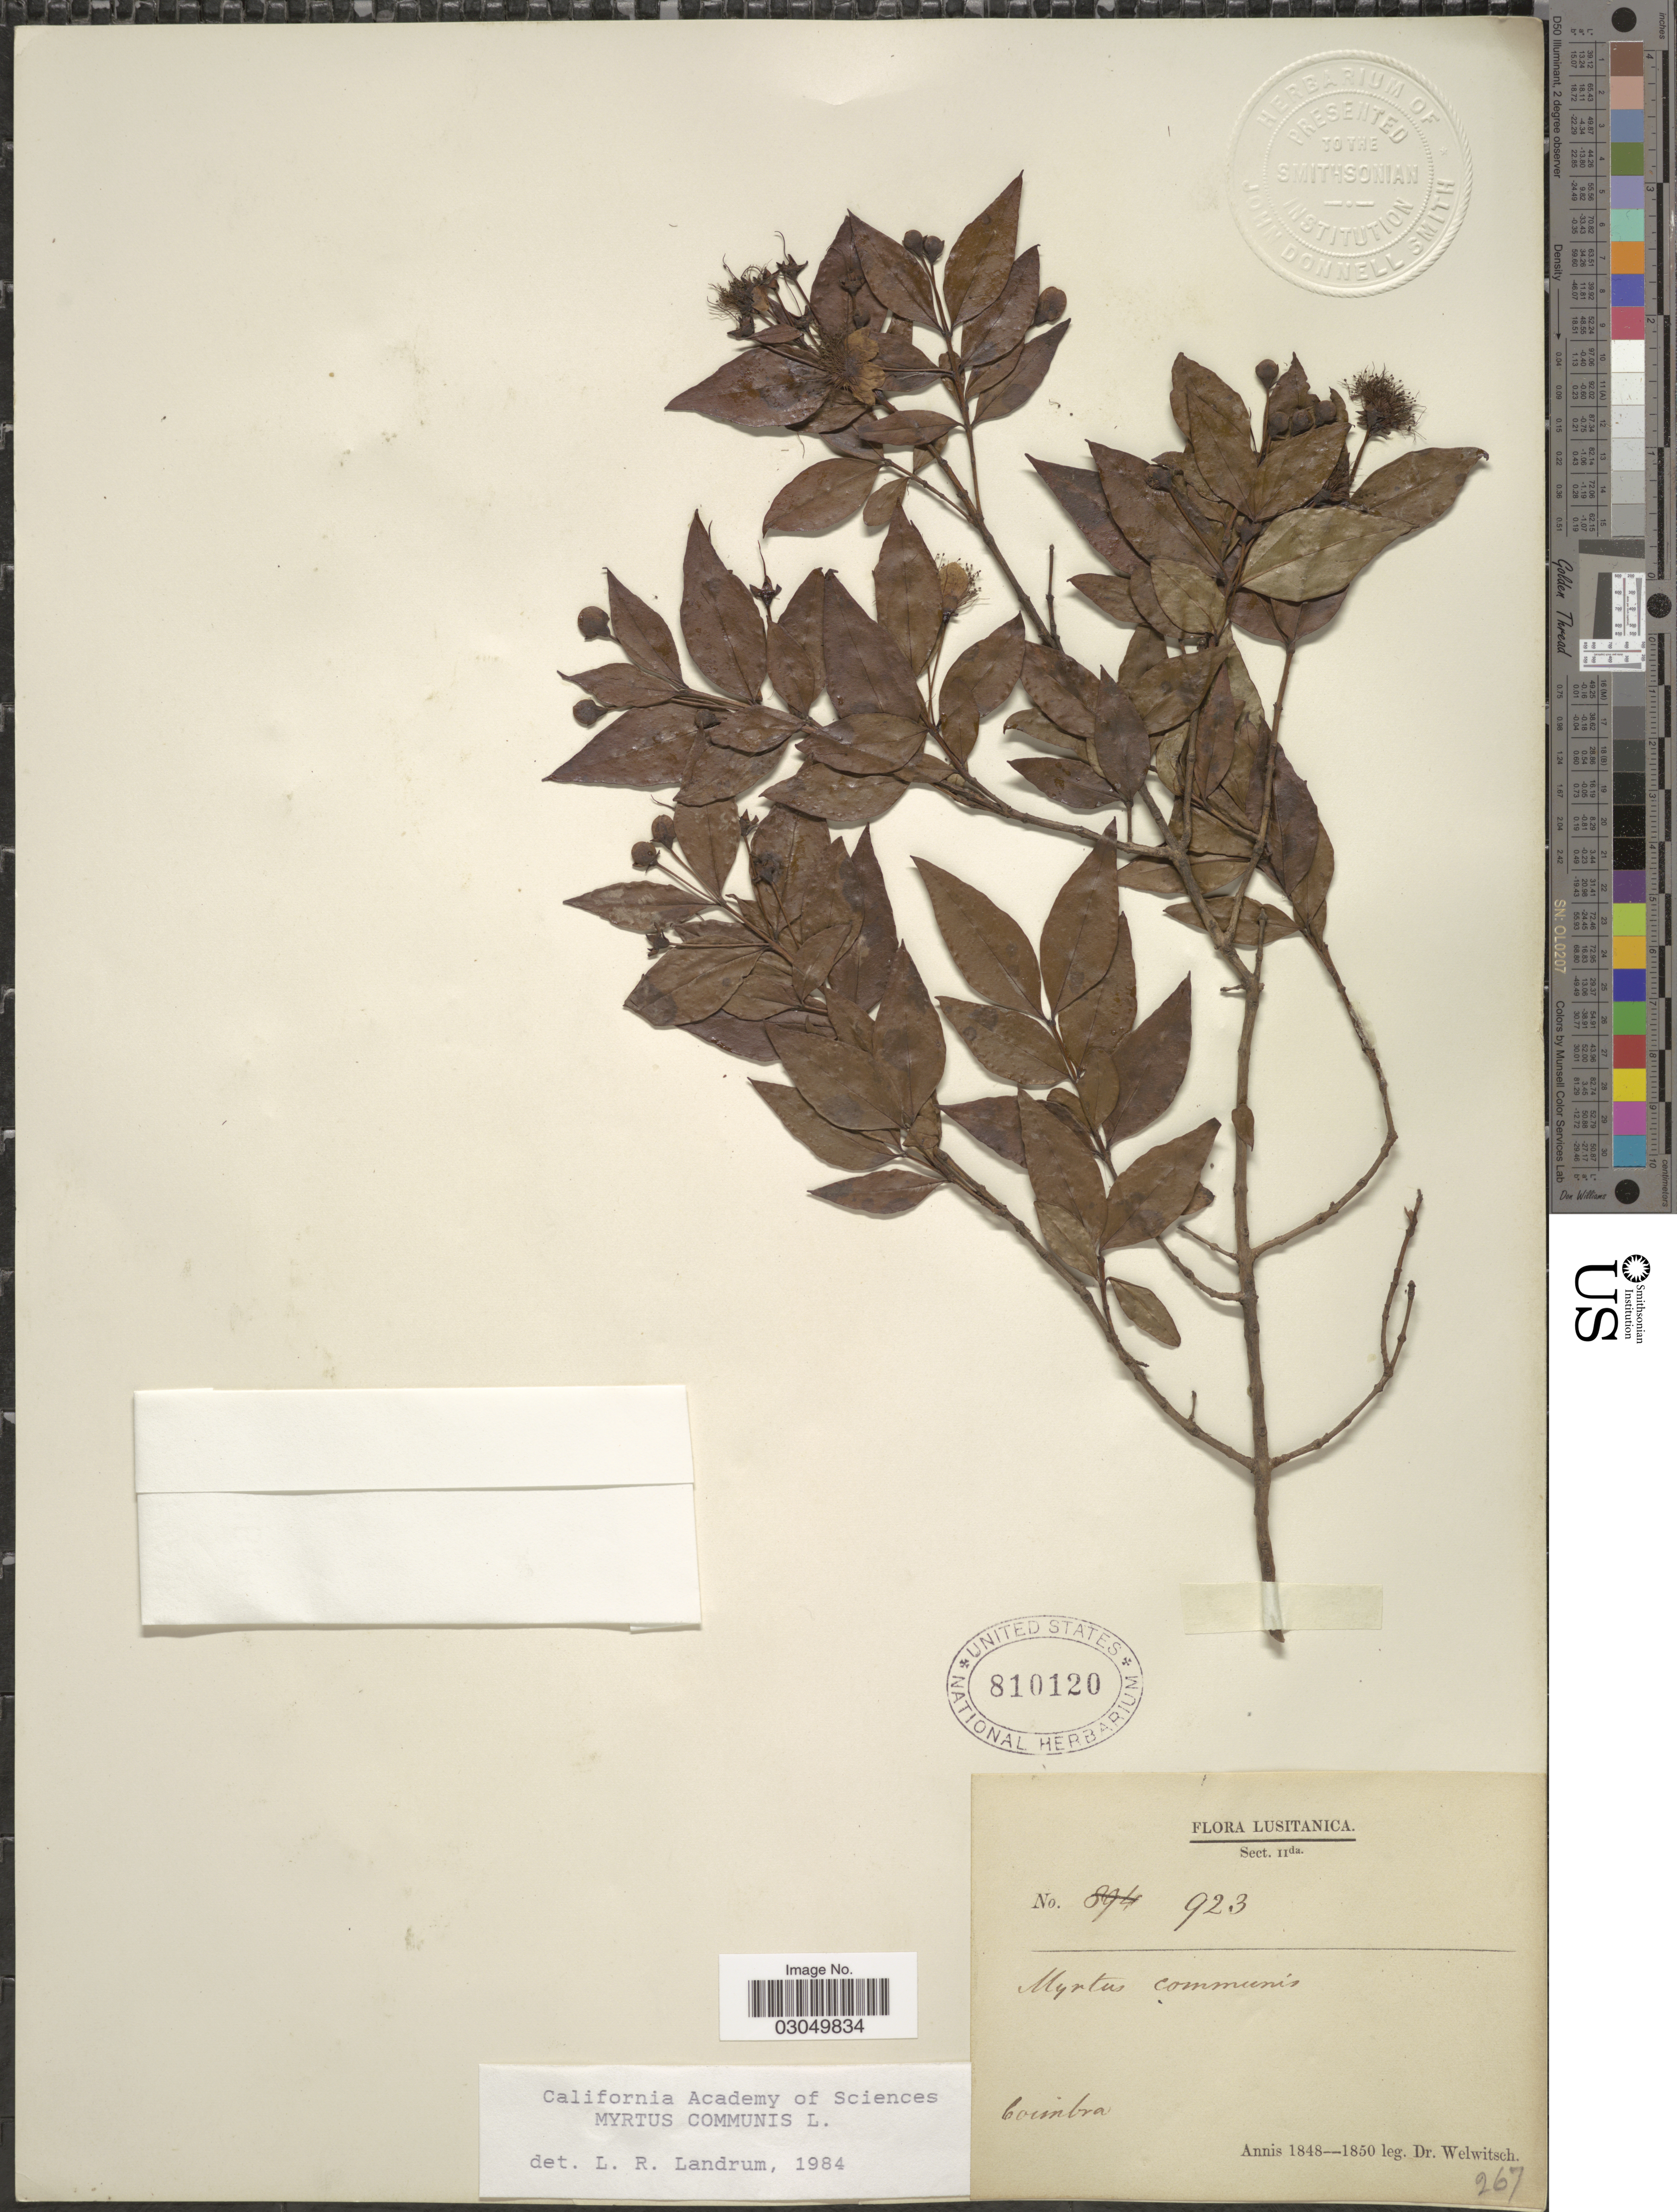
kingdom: Plantae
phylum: Tracheophyta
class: Magnoliopsida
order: Myrtales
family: Myrtaceae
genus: Myrtus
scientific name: Myrtus communis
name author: L.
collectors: -. Welwitsch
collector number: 923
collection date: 1848/1850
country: Portugal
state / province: Coimbra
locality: Lusitanica.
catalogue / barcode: US 810120